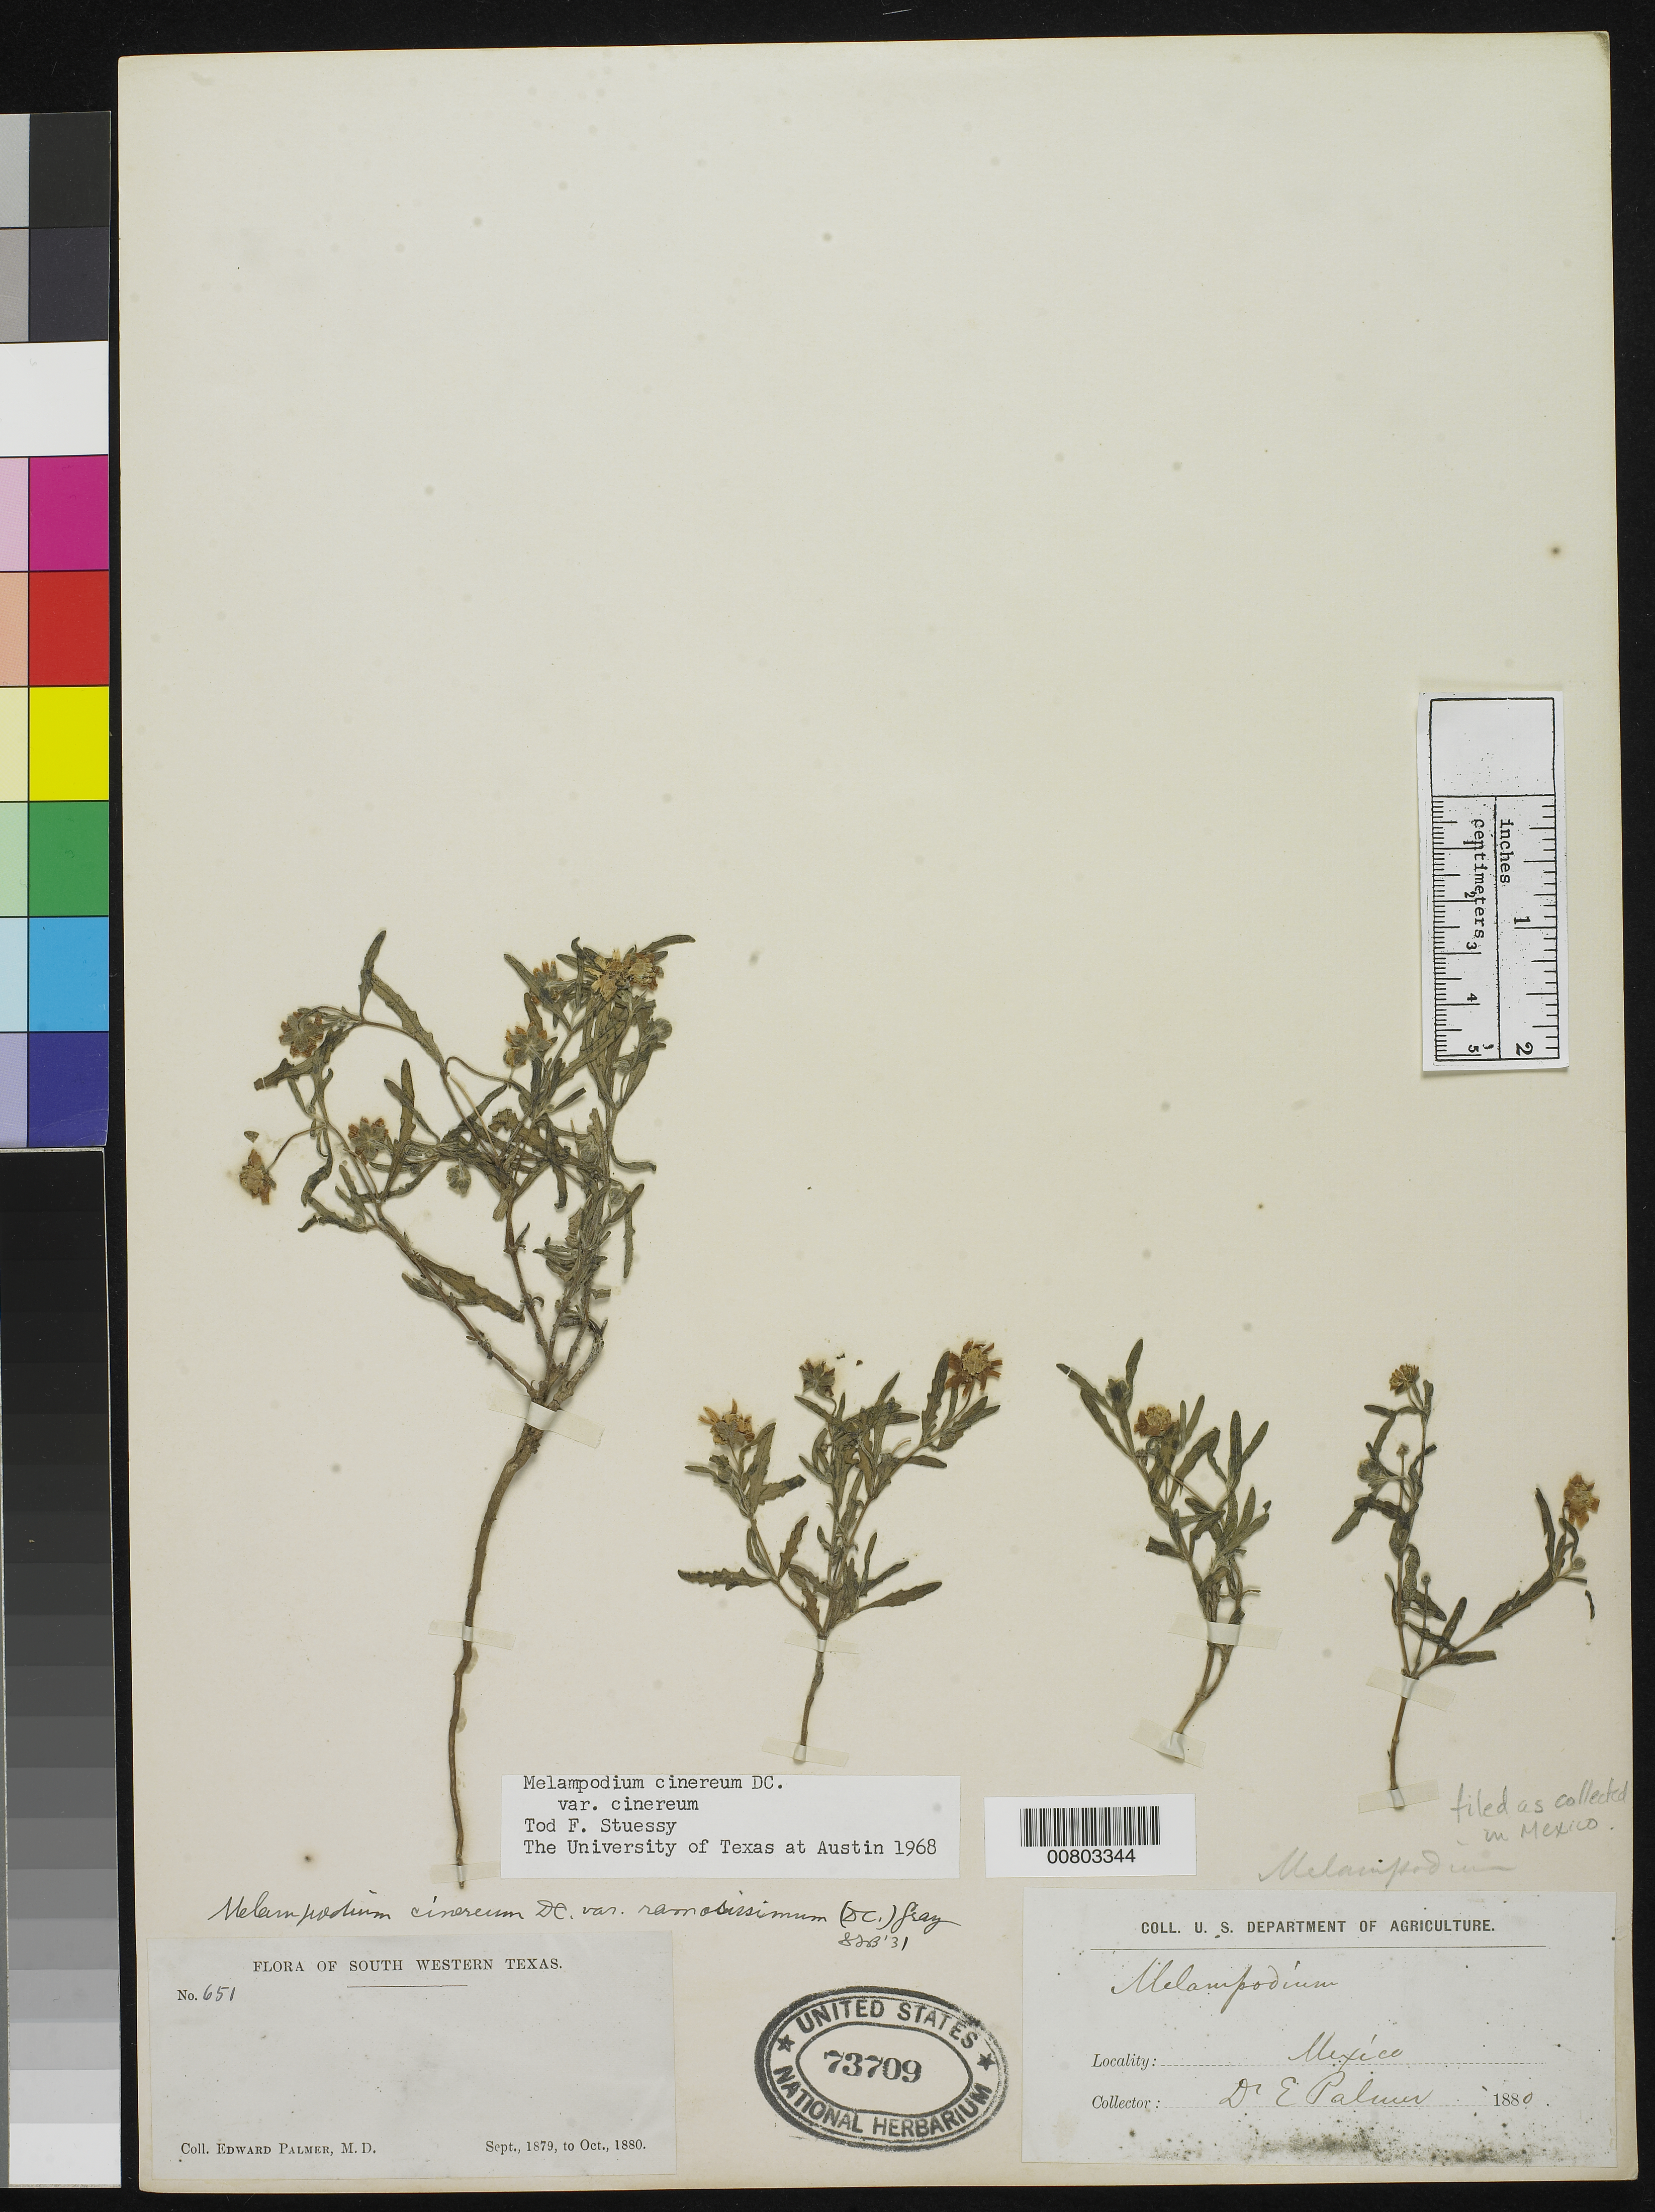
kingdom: Plantae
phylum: Tracheophyta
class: Magnoliopsida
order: Asterales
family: Asteraceae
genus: Melampodium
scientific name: Melampodium cinereum var. cinereum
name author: DC.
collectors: E. Palmer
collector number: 651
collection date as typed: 1880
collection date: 1880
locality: Mexico.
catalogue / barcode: US 73709